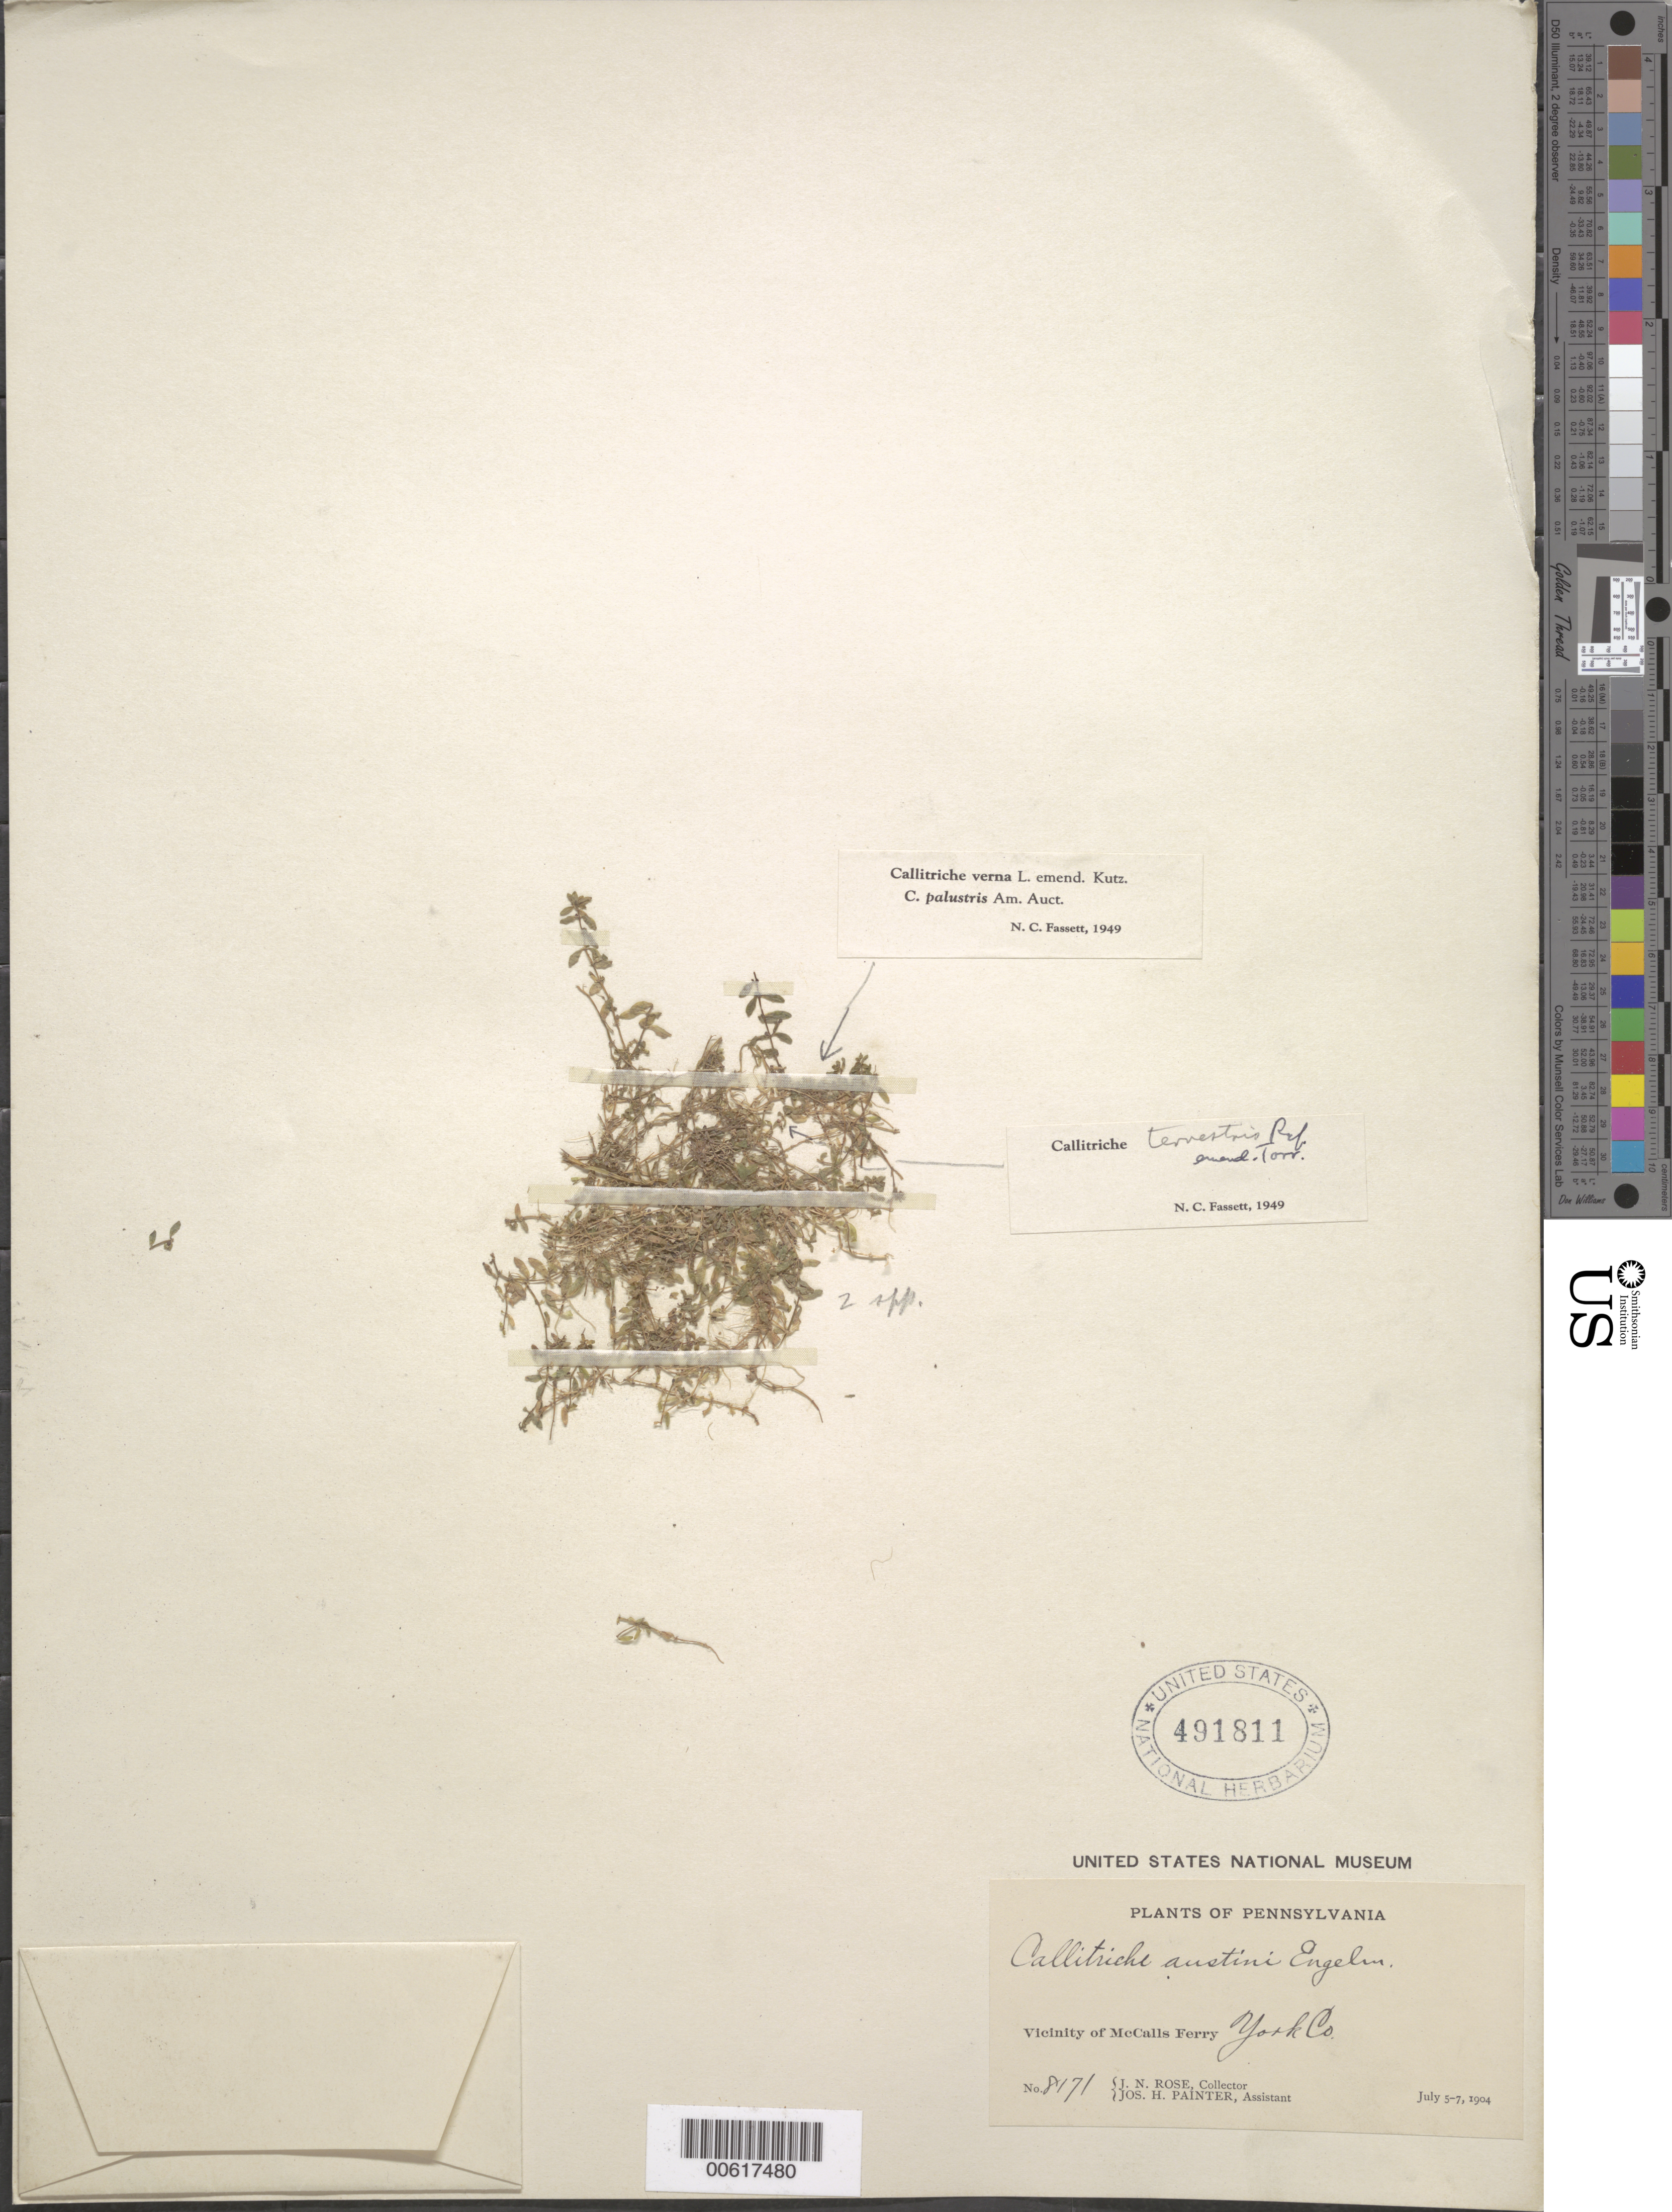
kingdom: Plantae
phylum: Tracheophyta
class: Magnoliopsida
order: Lamiales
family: Plantaginaceae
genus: Callitriche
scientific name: Callitriche terrestris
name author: Raf.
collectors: J. N. Rose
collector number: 8171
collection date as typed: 05 Jul 1904 to 07 Jul 1904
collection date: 1904-07-05/1904-07-07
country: United States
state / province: Pennsylvania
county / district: York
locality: McCalls Ferry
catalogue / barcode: US 491811